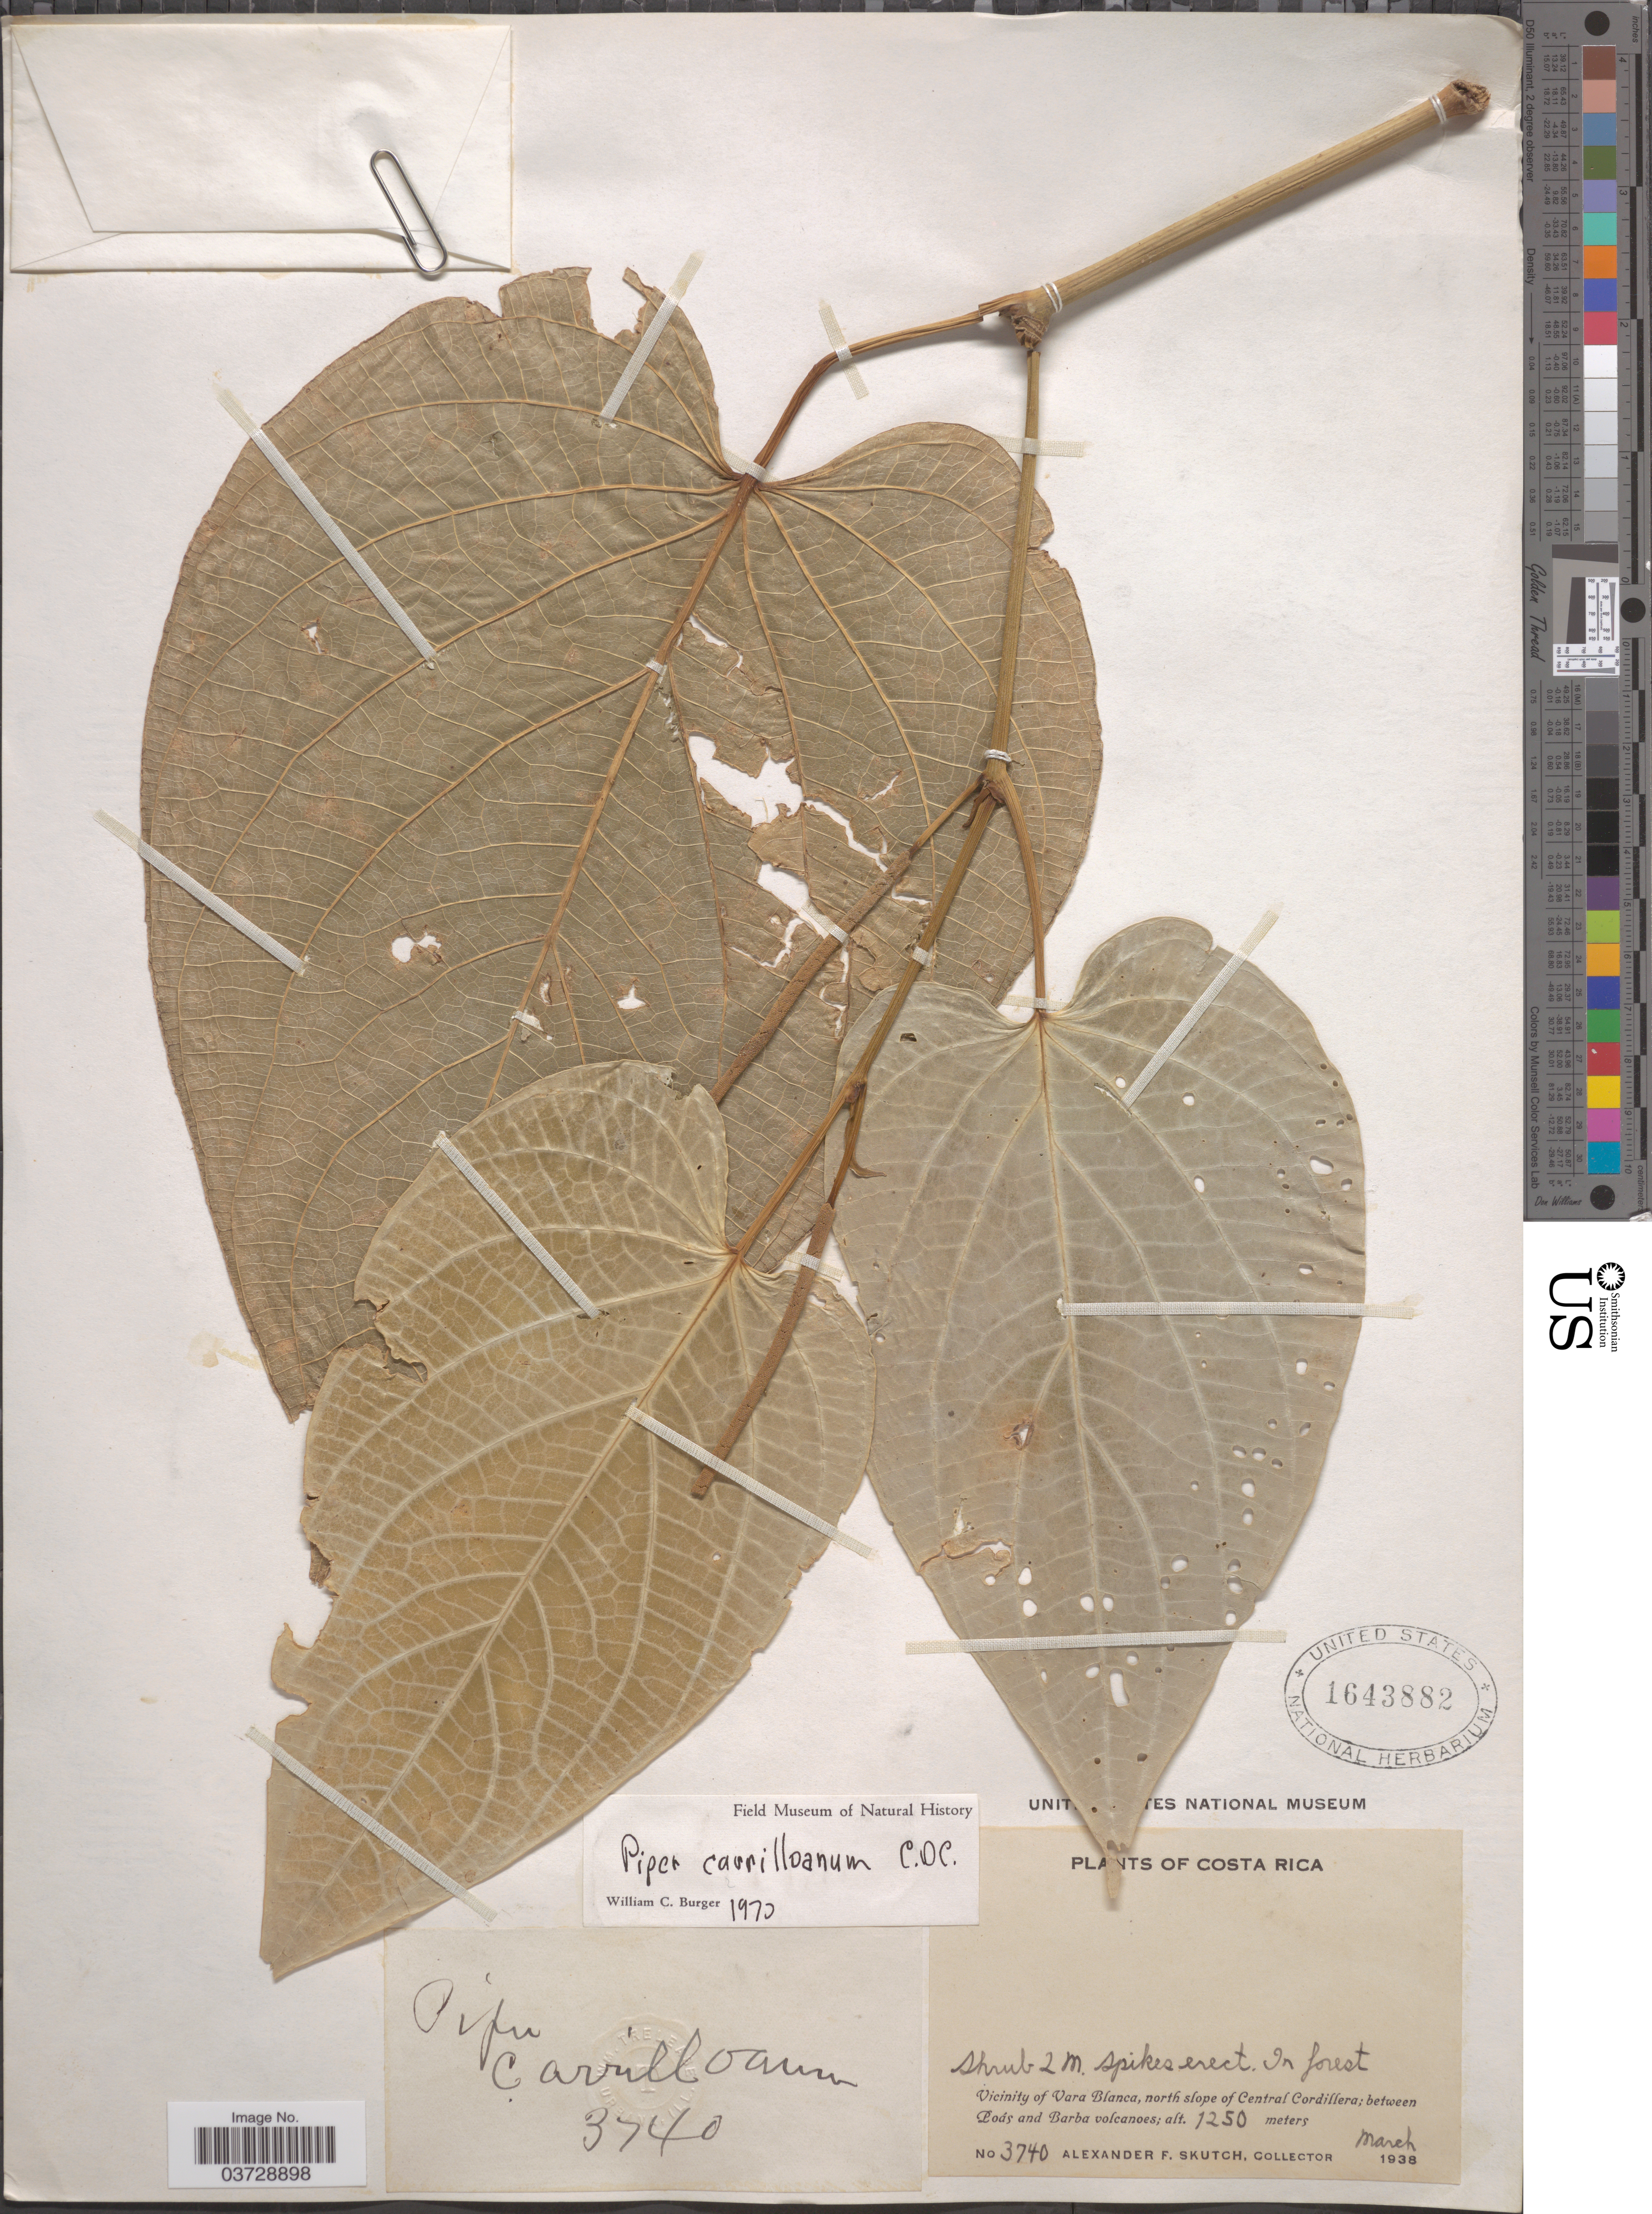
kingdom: Plantae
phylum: Tracheophyta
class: Magnoliopsida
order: Piperales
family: Piperaceae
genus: Piper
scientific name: Piper carrilloanum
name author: C. DC.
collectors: A. F. Skutch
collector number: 3740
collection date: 1938-03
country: Costa Rica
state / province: Heredia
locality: Vicinity of Vara Blanca, north slope of Central Cordillera, between Poás and Barba volcanoes.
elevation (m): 1250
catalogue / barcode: US 1643882